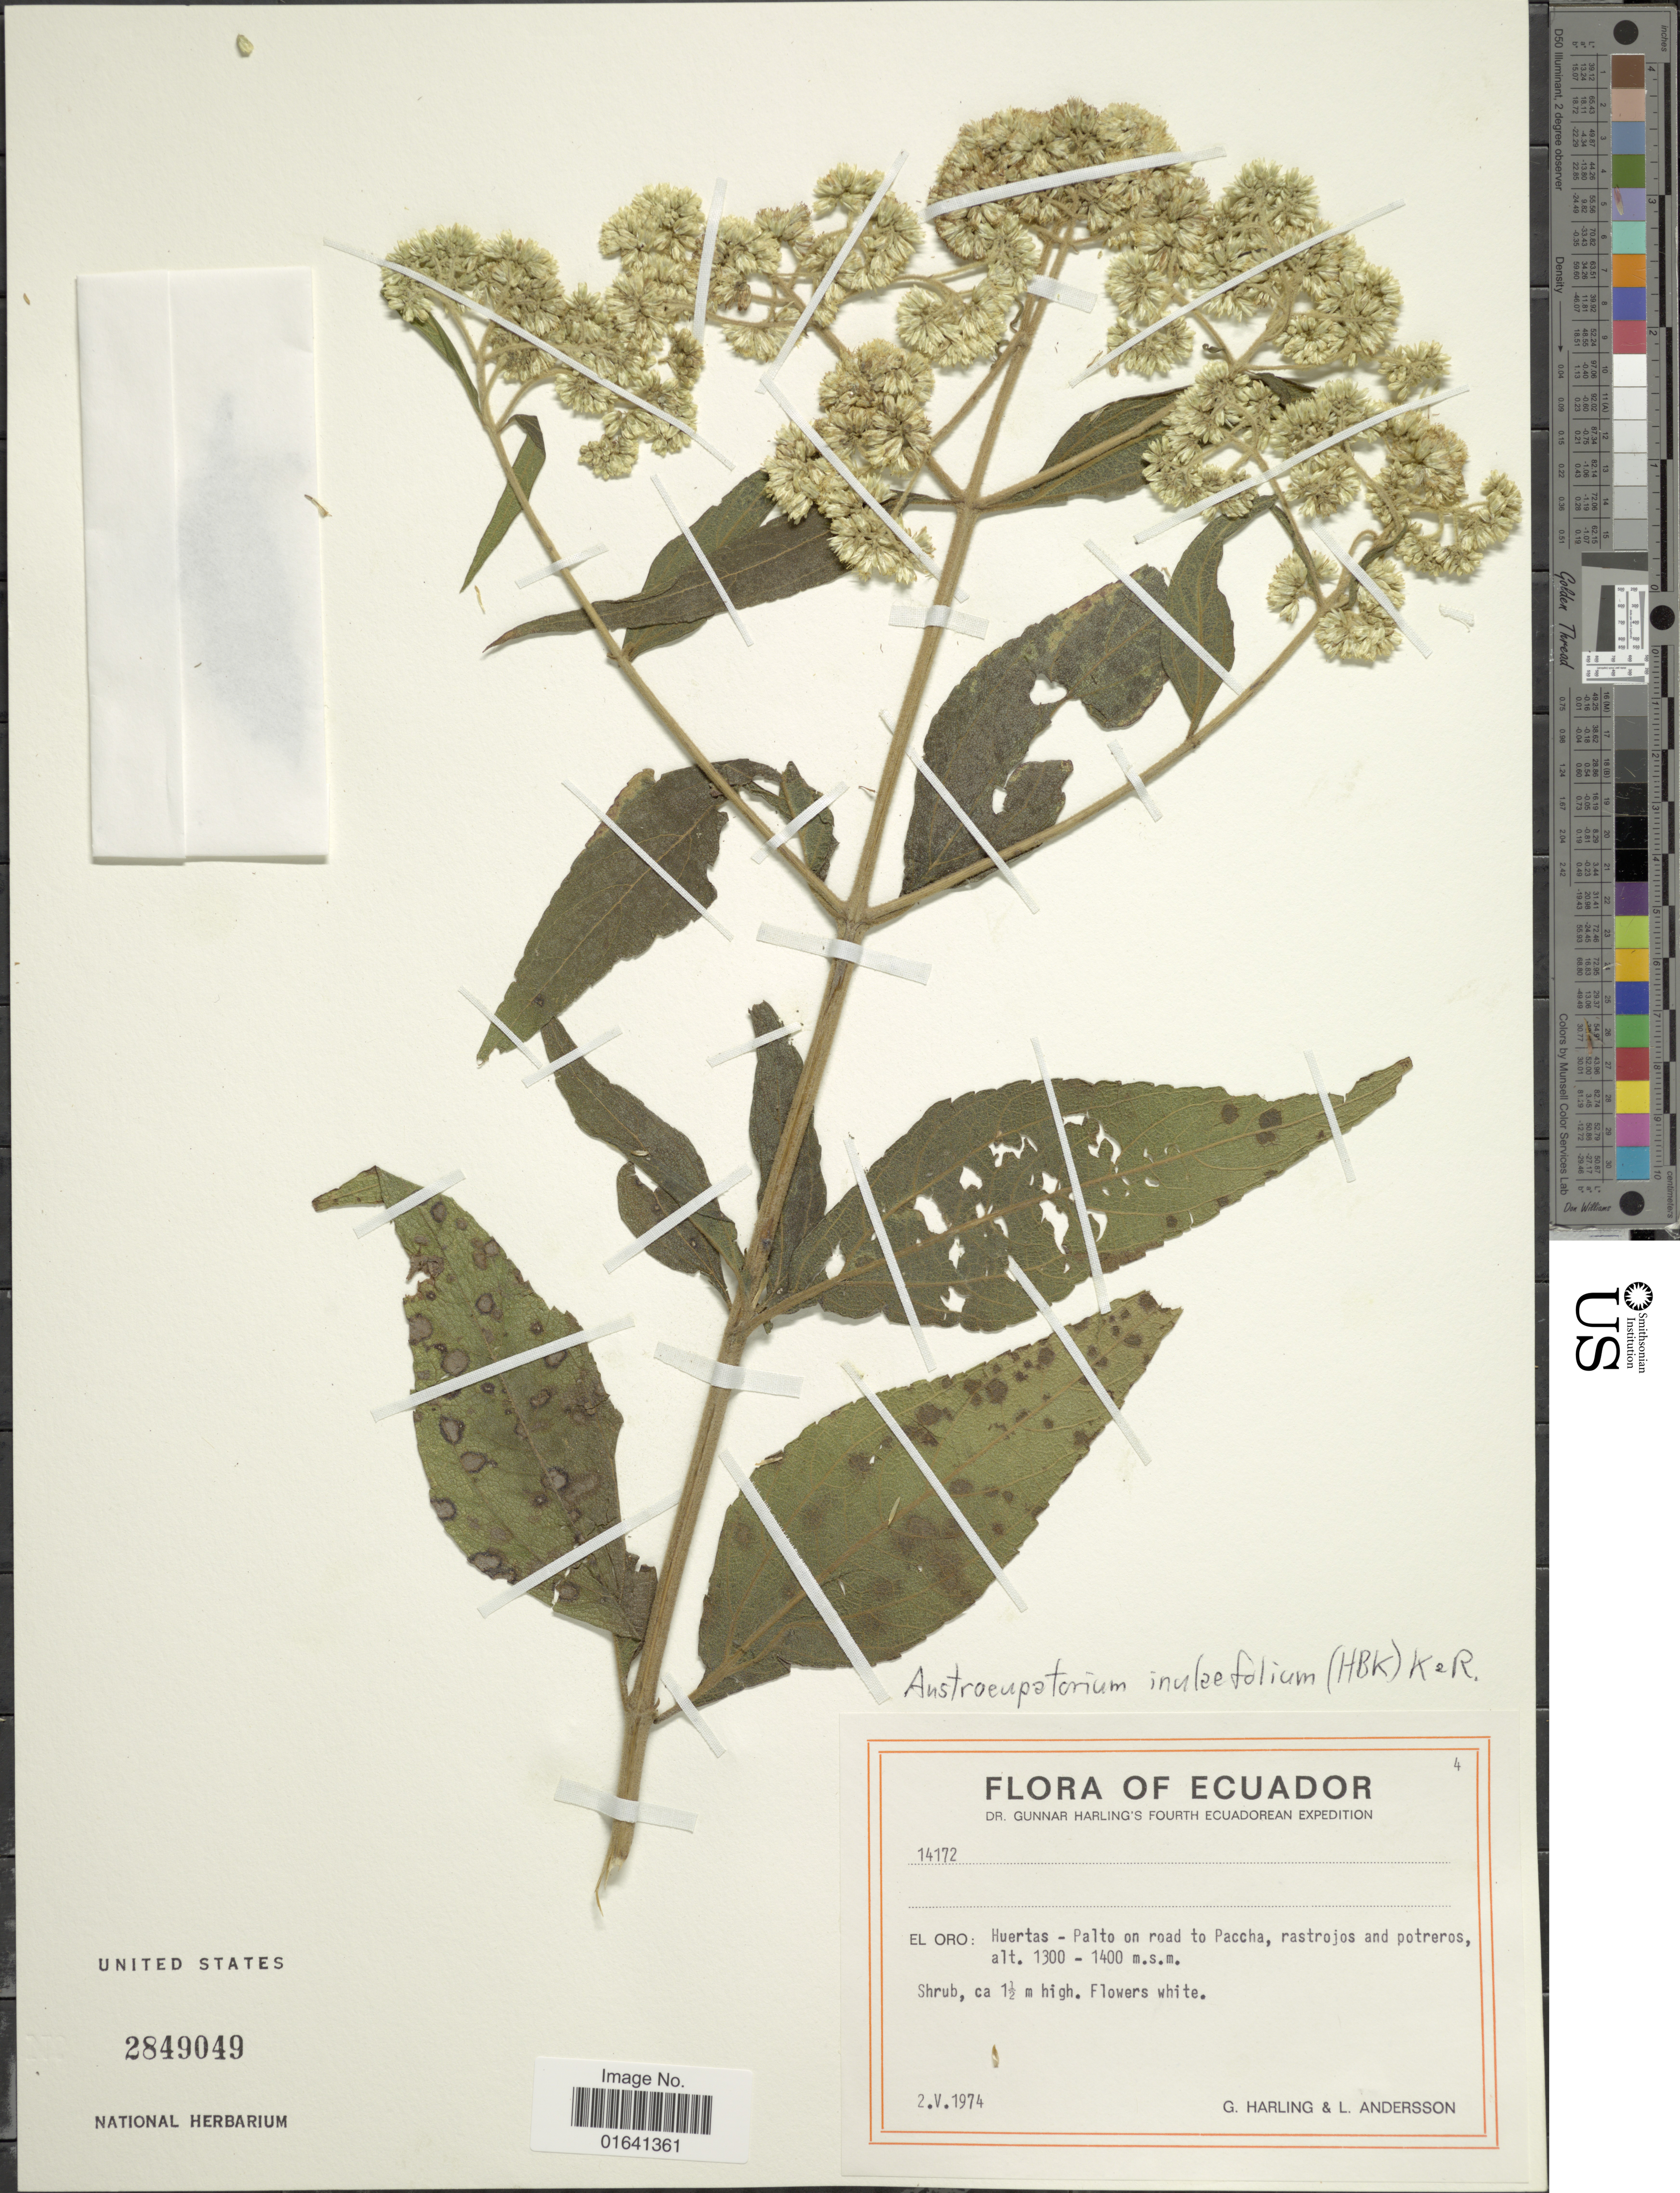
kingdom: Plantae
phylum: Tracheophyta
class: Magnoliopsida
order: Asterales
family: Asteraceae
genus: Austroeupatorium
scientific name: Austroeupatorium inulaefolium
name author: (Kunth) R.M. King & H. Rob.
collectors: G. Harling & L. Andersson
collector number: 14172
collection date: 1974-05-02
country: Ecuador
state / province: El Oro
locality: Huertas - Palto on road to Paccha, rastrojos and potreros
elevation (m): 1300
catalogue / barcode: US 2849049